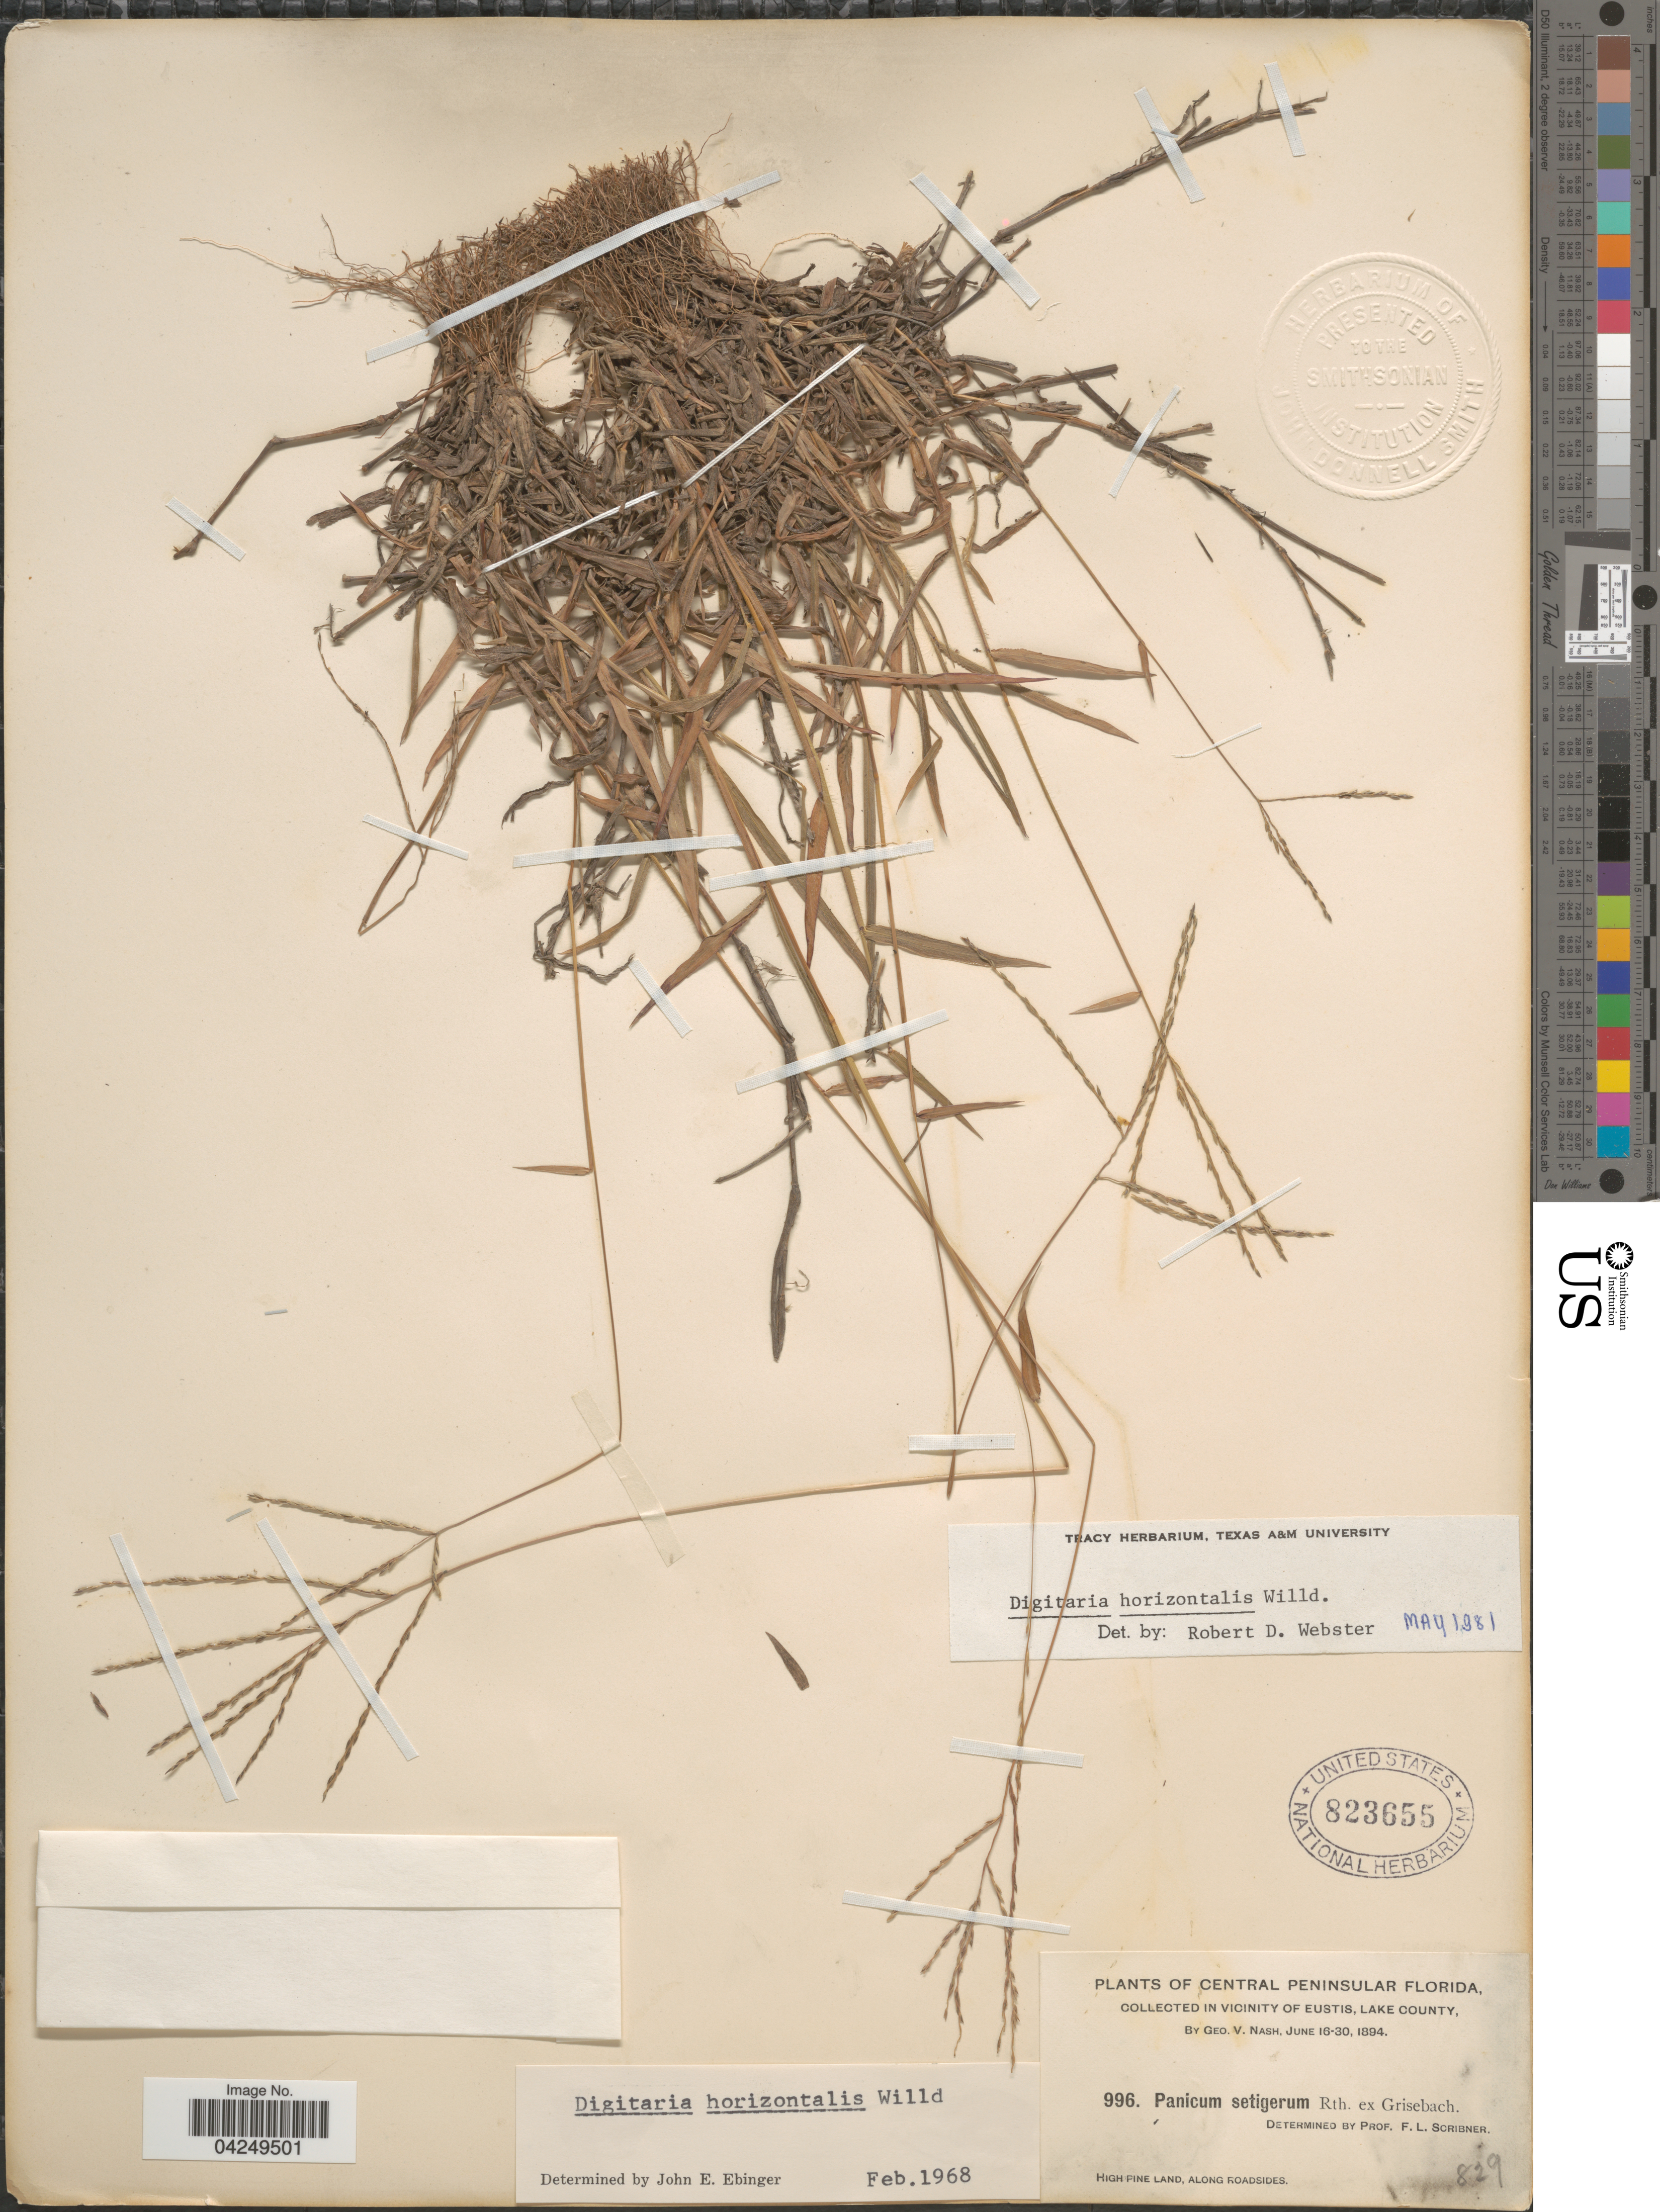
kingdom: Plantae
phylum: Tracheophyta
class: Liliopsida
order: Poales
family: Poaceae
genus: Digitaria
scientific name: Digitaria horizontalis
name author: Willd.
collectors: G. V. Nash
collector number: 996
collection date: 1894-06-16/1894-06-30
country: United States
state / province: Florida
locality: Central Peninsular Florida. In vicinity of Eustis, Lake County. High Pine Land, along roadsides.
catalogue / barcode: US 823655